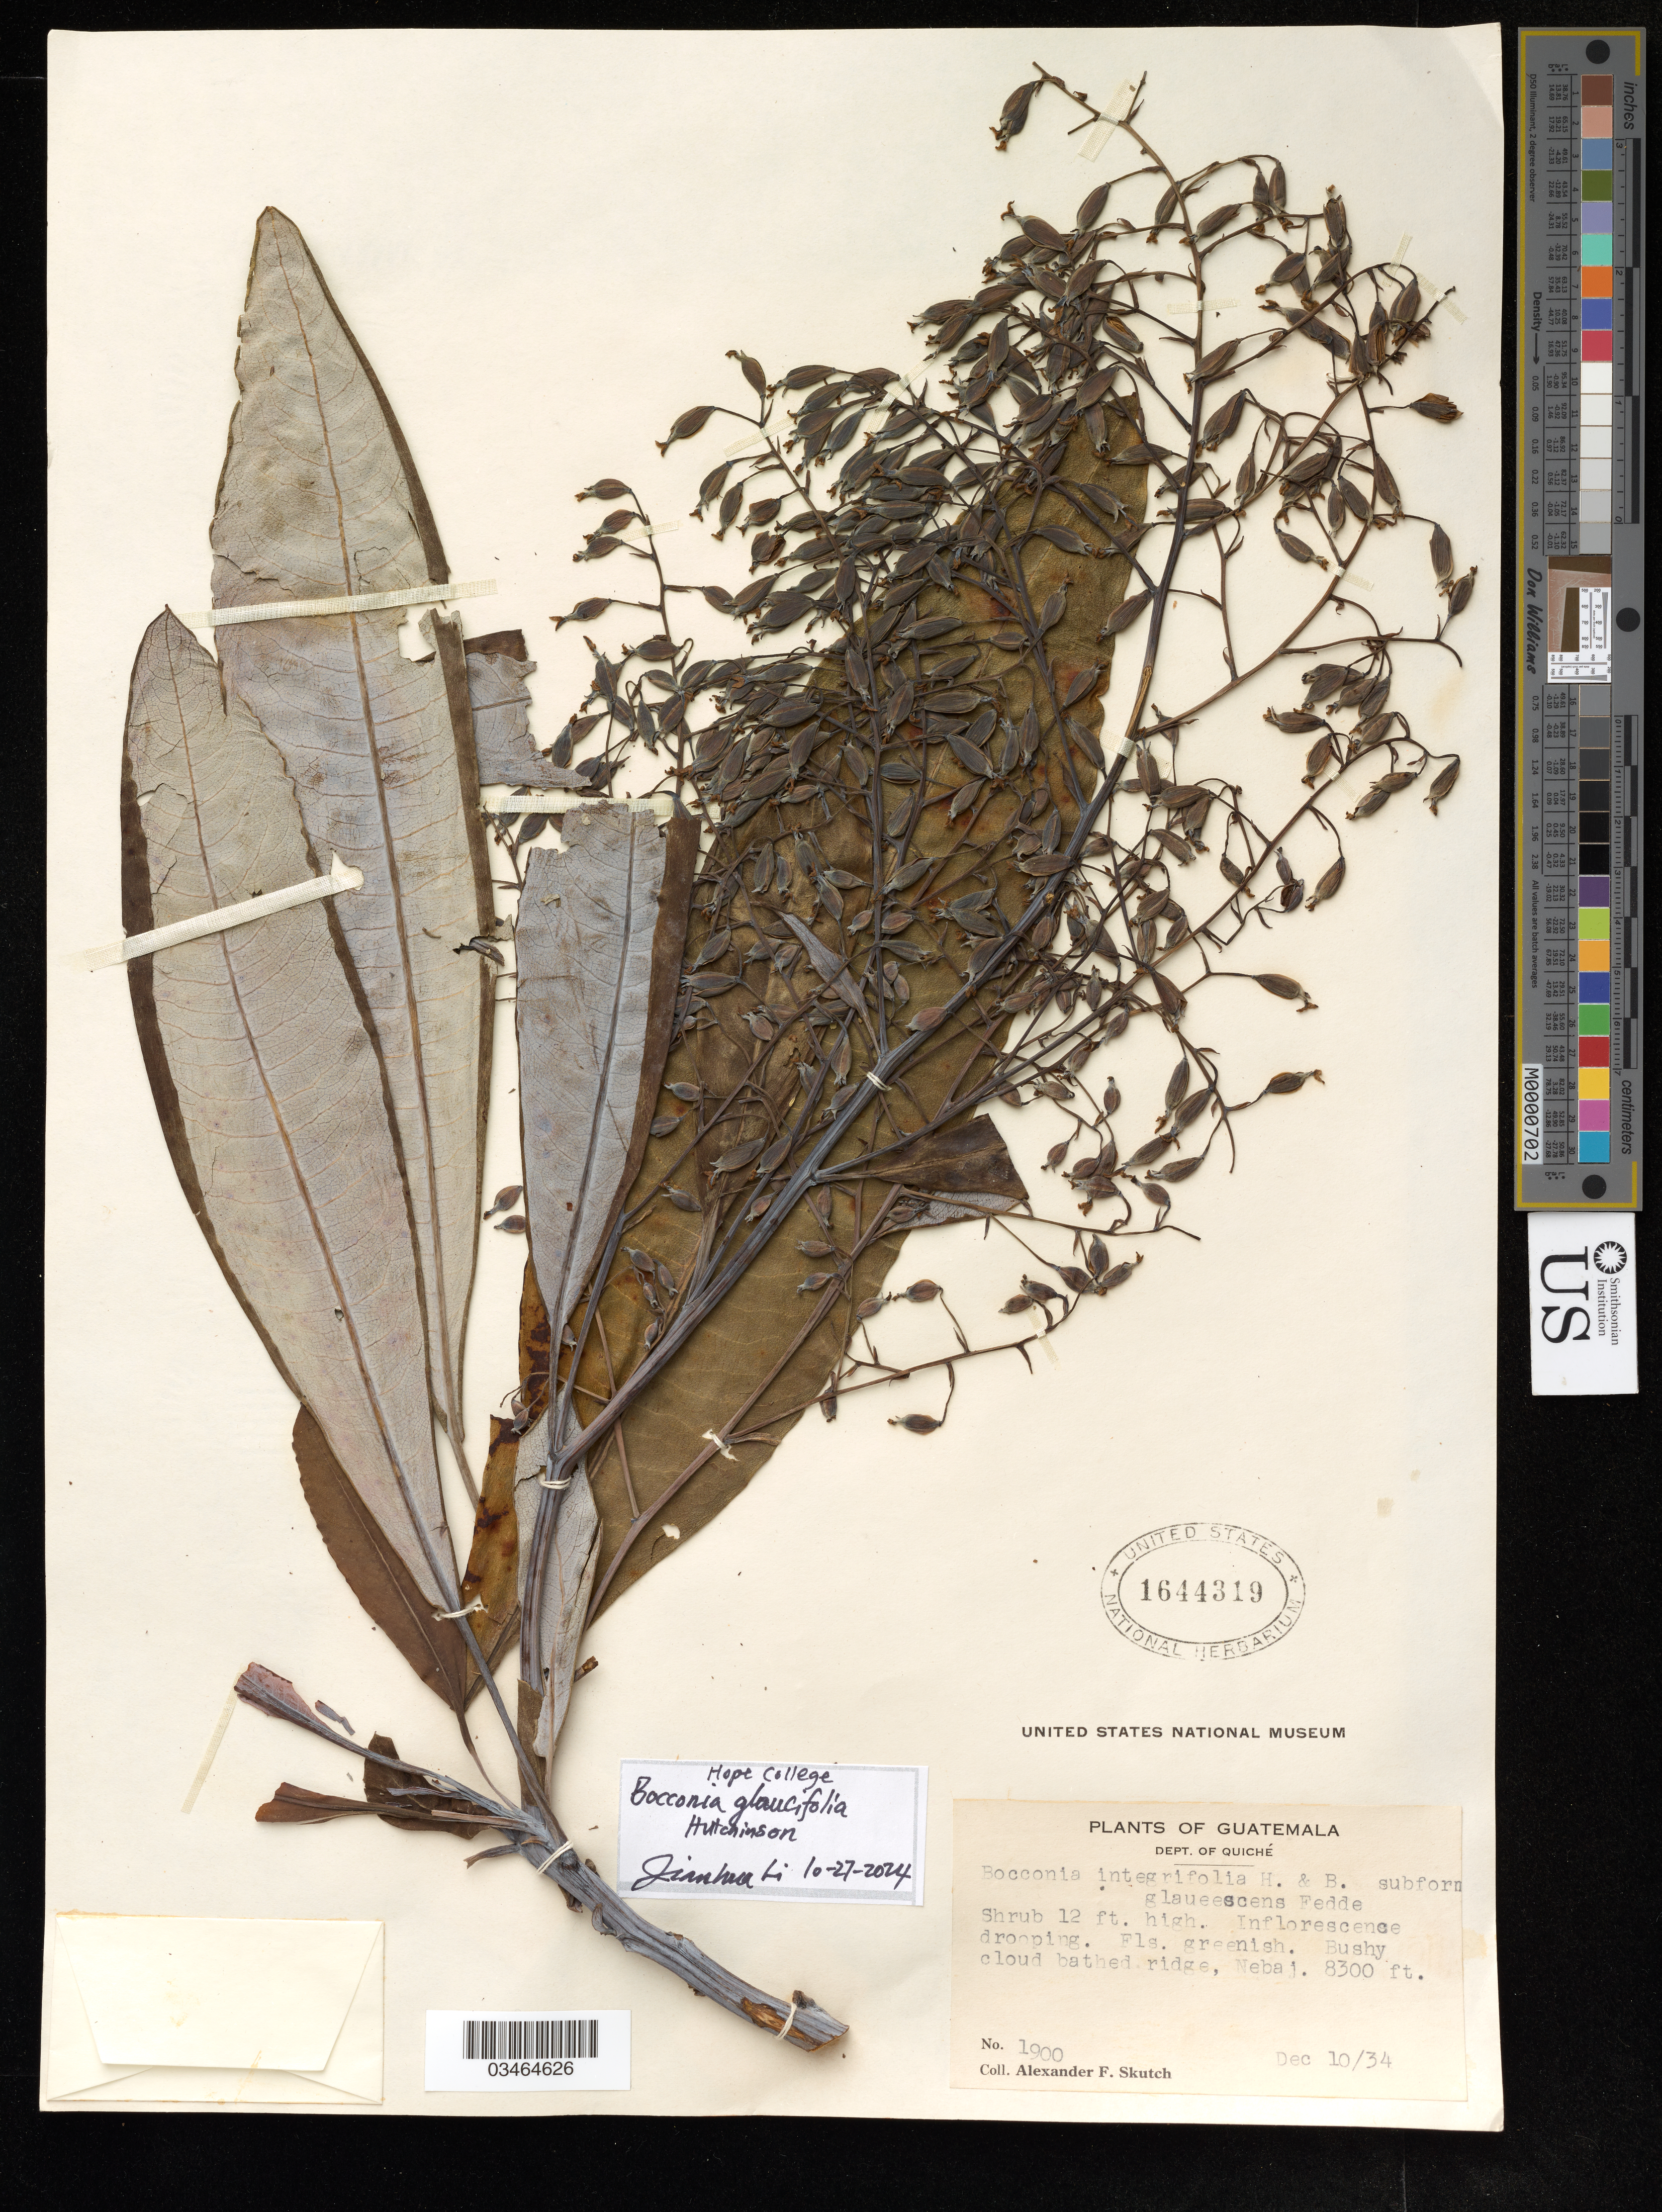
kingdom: Plantae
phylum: Tracheophyta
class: Magnoliopsida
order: Ranunculales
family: Papaveraceae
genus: Bocconia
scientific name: Bocconia glaucifolia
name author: Hutch.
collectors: A. F. Skutch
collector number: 1900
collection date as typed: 10 12 34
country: Guatemala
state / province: El Quiche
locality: Nebaj.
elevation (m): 2530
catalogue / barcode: US 1644319